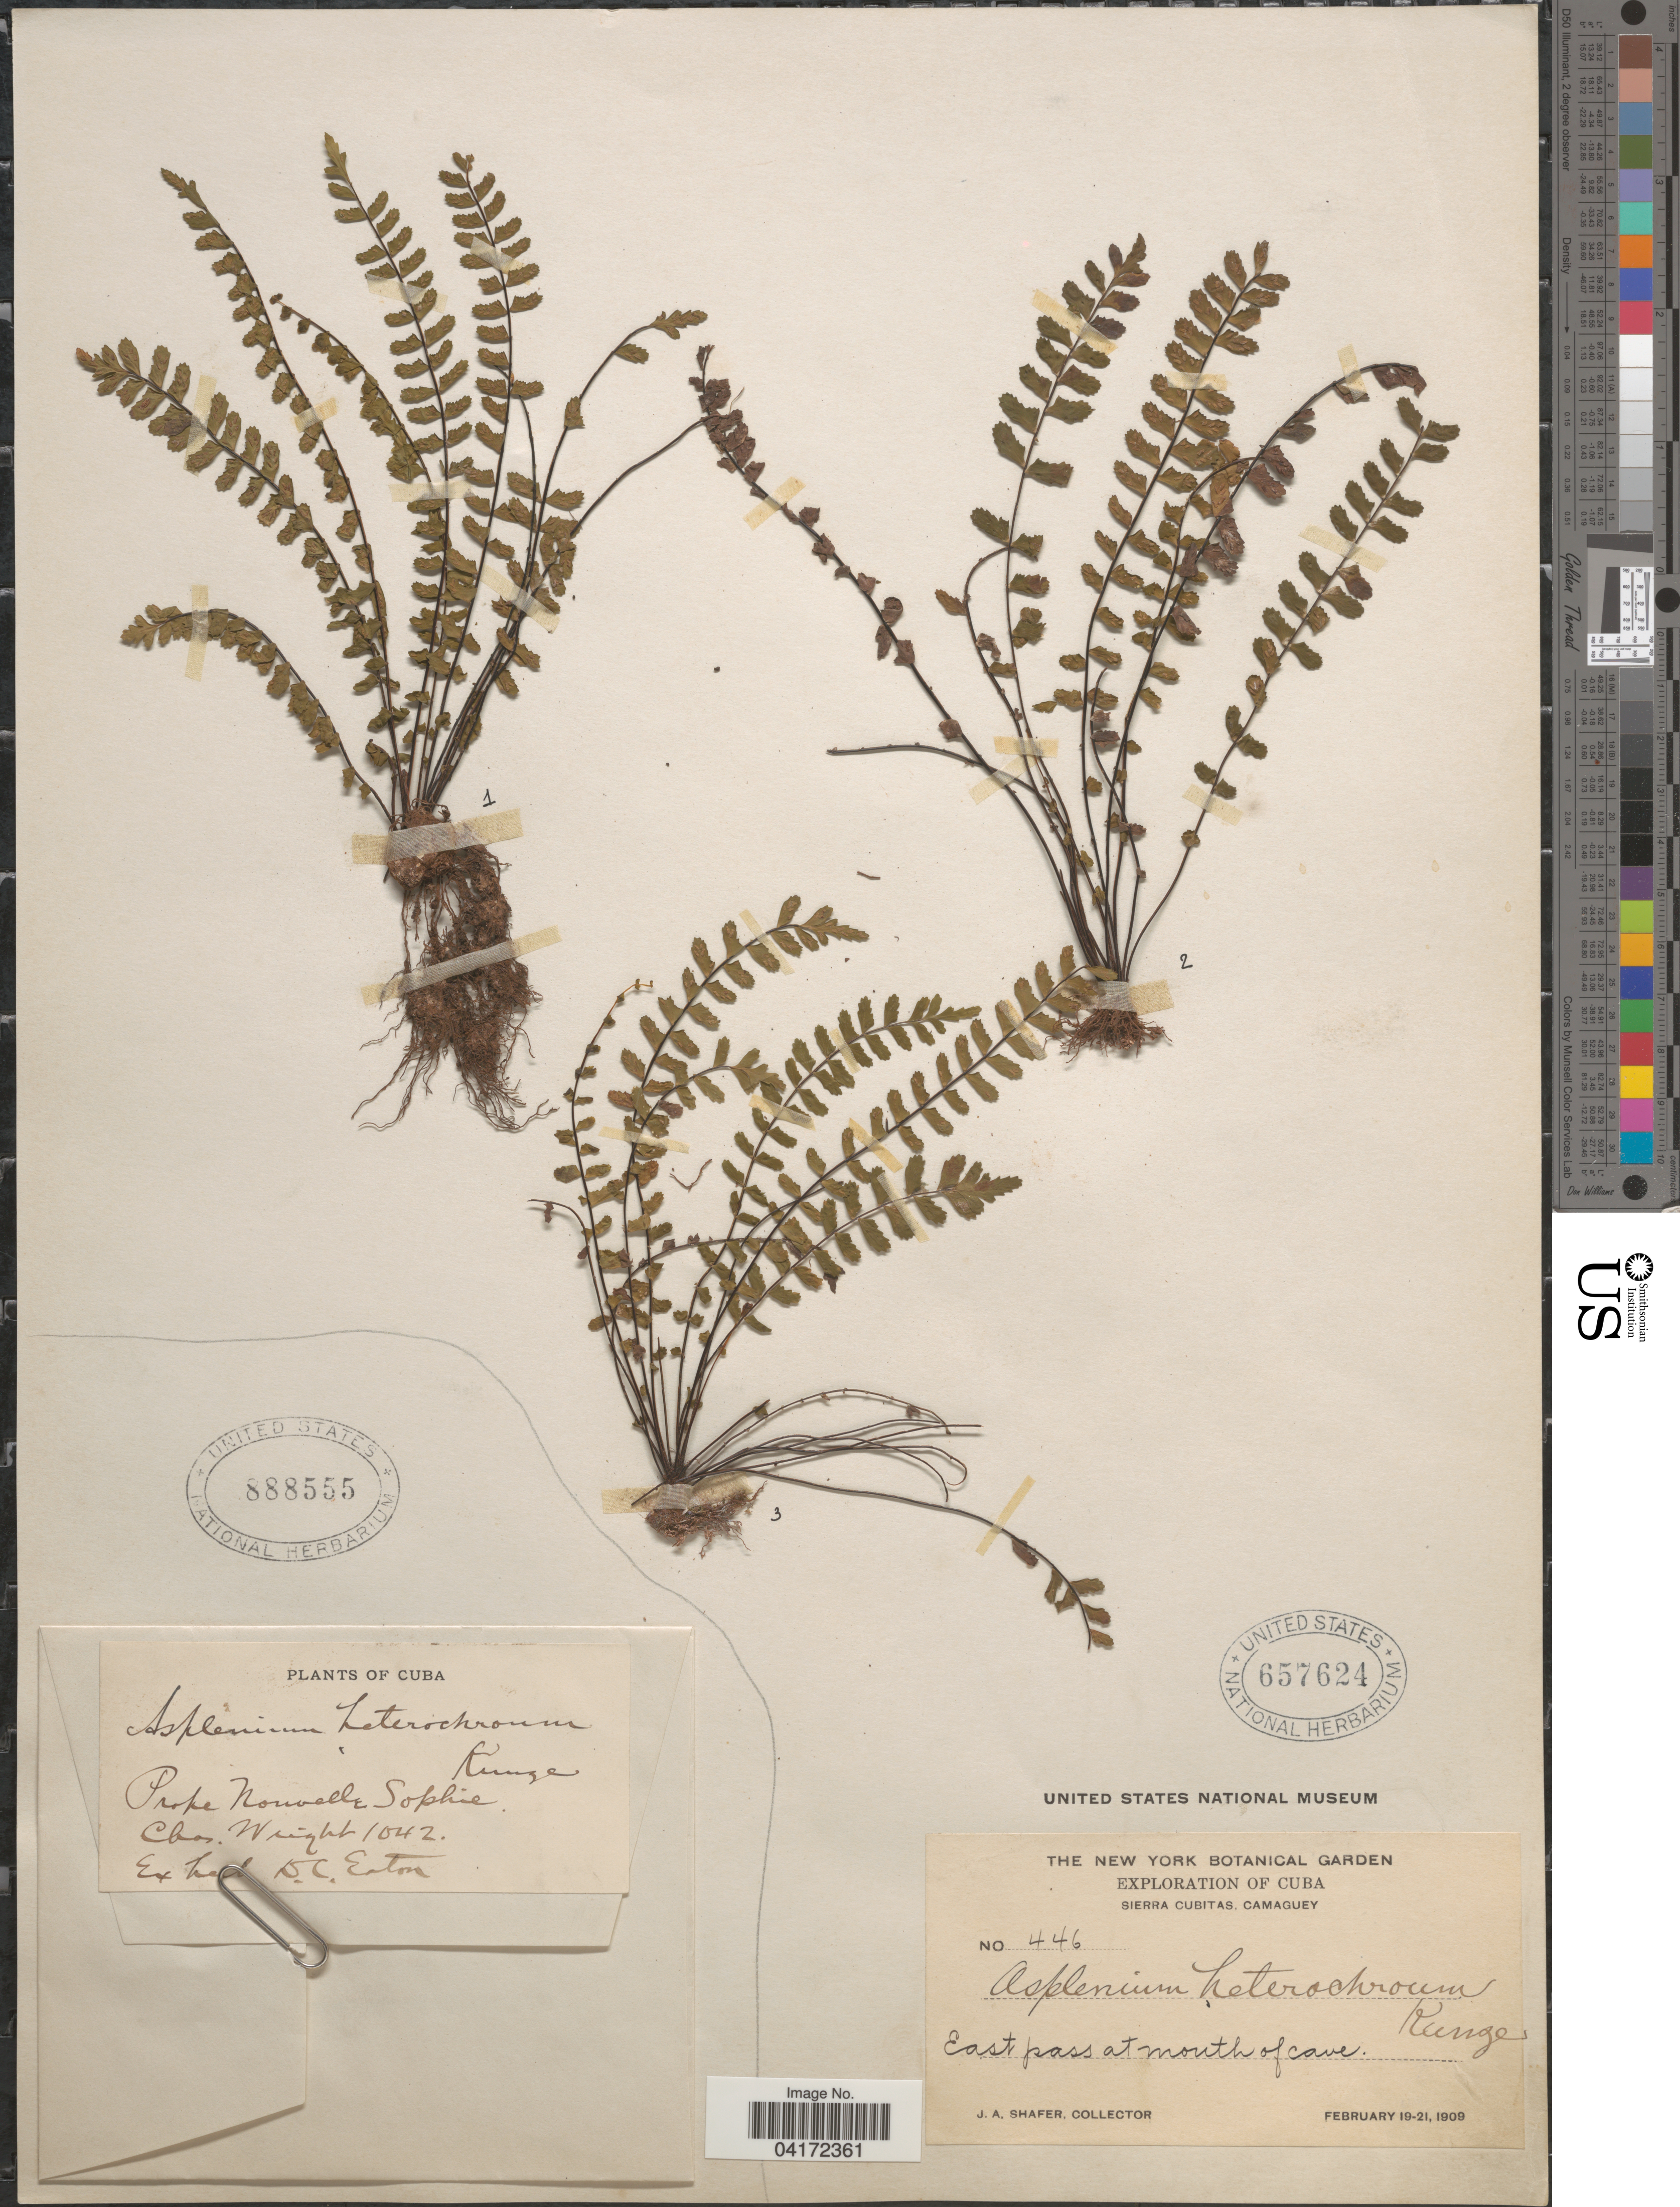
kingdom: Plantae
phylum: Tracheophyta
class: Polypodiopsida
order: Polypodiales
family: Aspleniaceae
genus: Asplenium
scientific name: Asplenium heterochroum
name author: Kunze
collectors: J. A. Shafer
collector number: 446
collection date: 1909-02-19/1909-02-21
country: Cuba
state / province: Camagüey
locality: Exploration of Cuba. Sierra Cubitas. East pass at mouth of cave.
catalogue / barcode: US 657624-2